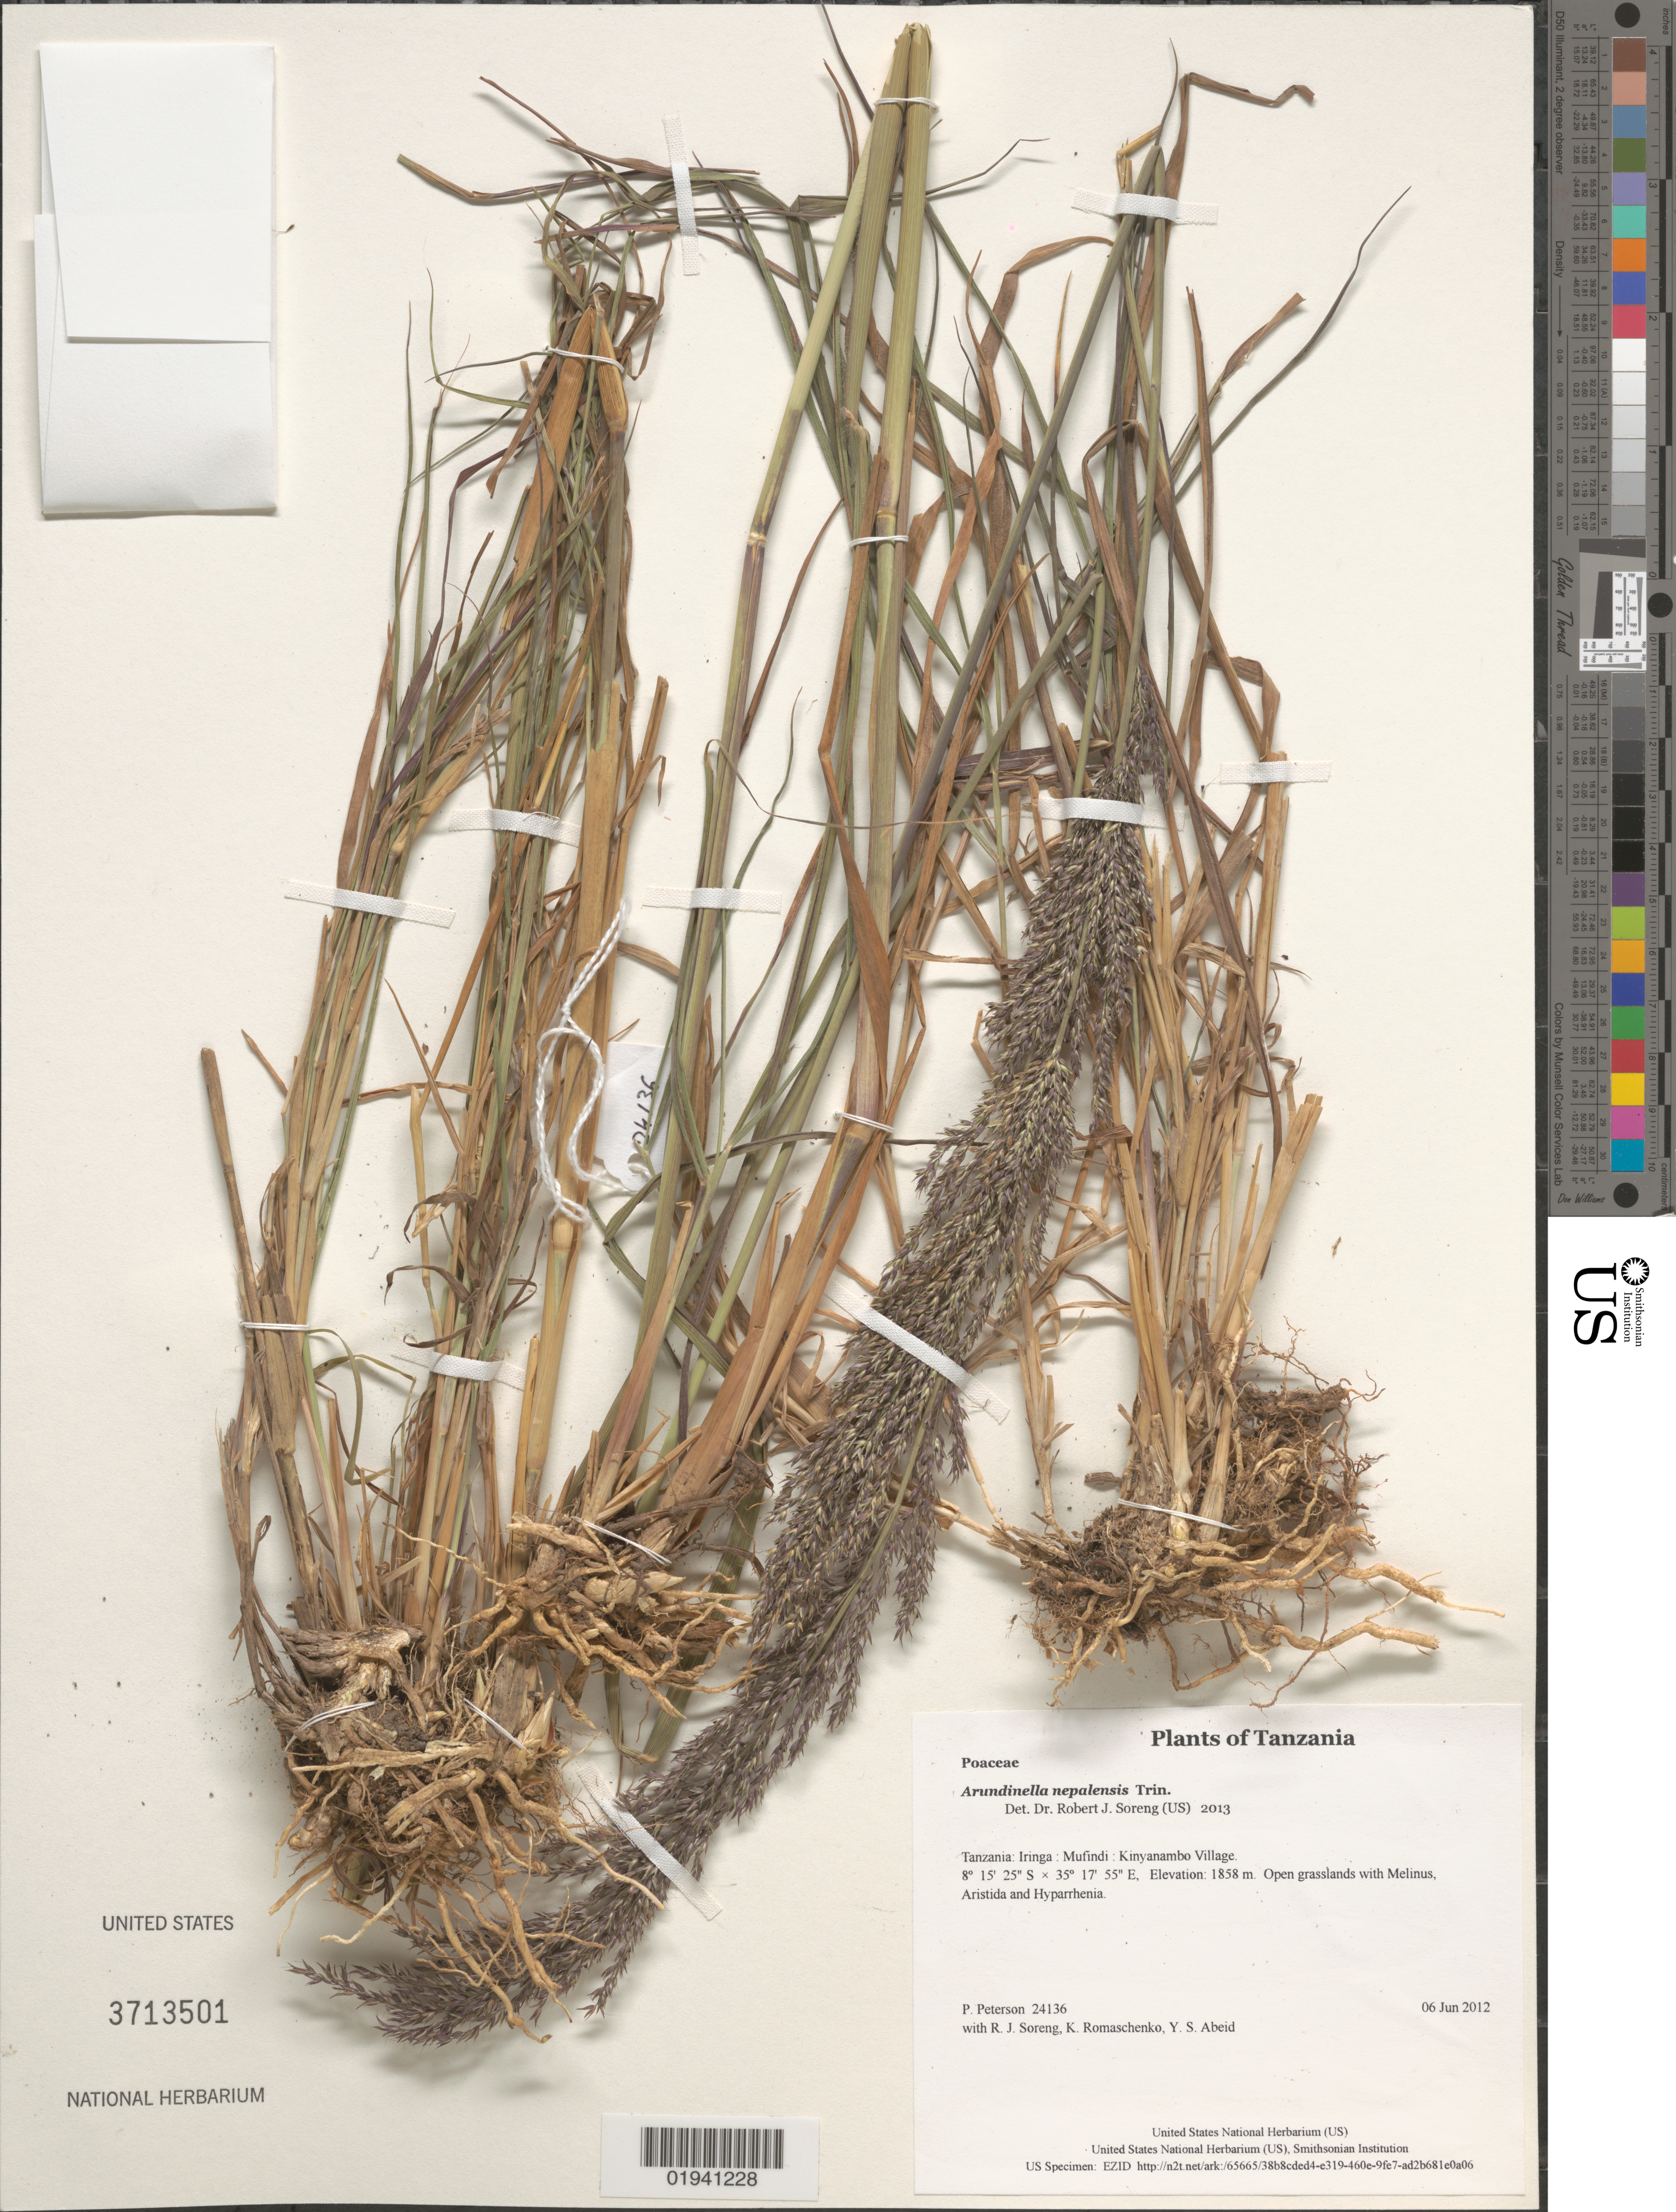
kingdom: Plantae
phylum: Tracheophyta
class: Liliopsida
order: Poales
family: Poaceae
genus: Arundinella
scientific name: Arundinella nepalensis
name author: Trin.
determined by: Soreng, Robert J., Research Associate (BOT), Smithsonian Institution - National Museum of Natural History (UNITED STATES)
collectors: P. M. Peterson, R. J. Soreng, K. Romaschenko & Y. Abeid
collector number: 24136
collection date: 2012-06-06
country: Tanzania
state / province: Iringa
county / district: Mufindi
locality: Kinyanambo Village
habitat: Open grasslands with Melinus, Aristida and Hyparrhenia.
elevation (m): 1858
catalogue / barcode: US 3713501